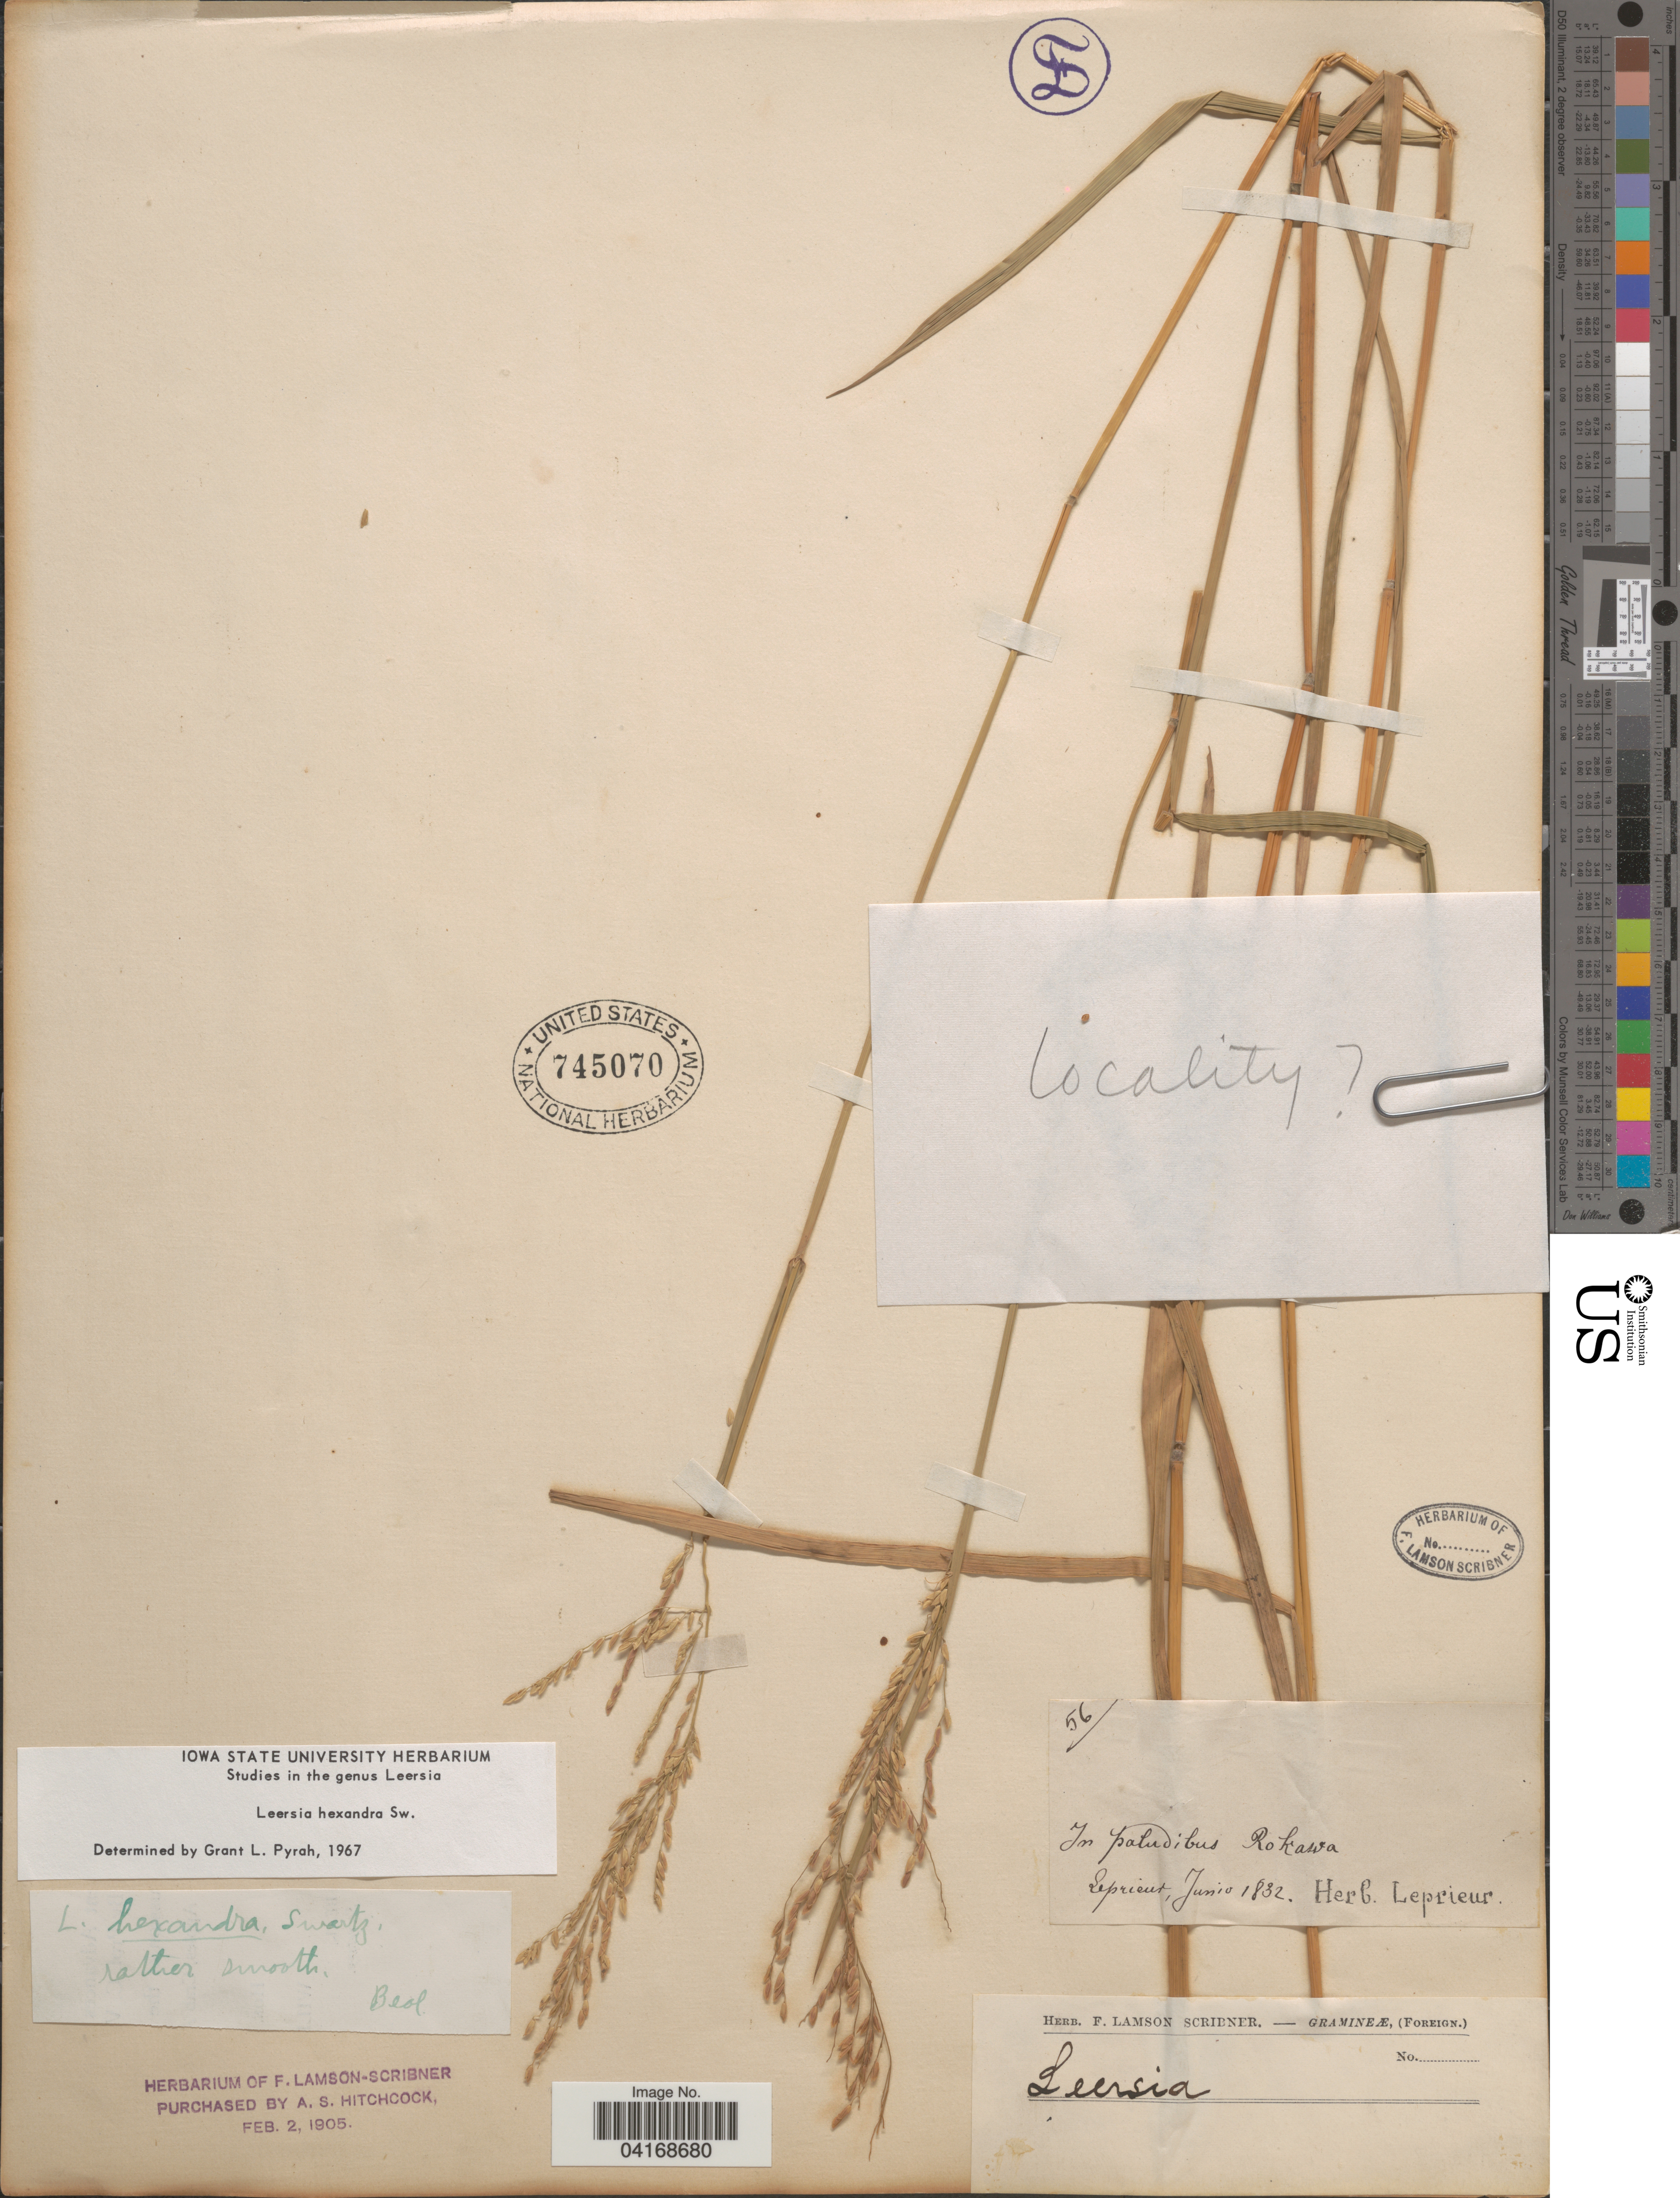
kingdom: Plantae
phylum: Tracheophyta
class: Liliopsida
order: Poales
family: Poaceae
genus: Leersia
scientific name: Leersia hexandra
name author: Sw.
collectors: F. M. R. Leprieur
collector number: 56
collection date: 1932-06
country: Tanzania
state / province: Rukwa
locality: In paludibus Rokawa.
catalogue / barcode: US 745070